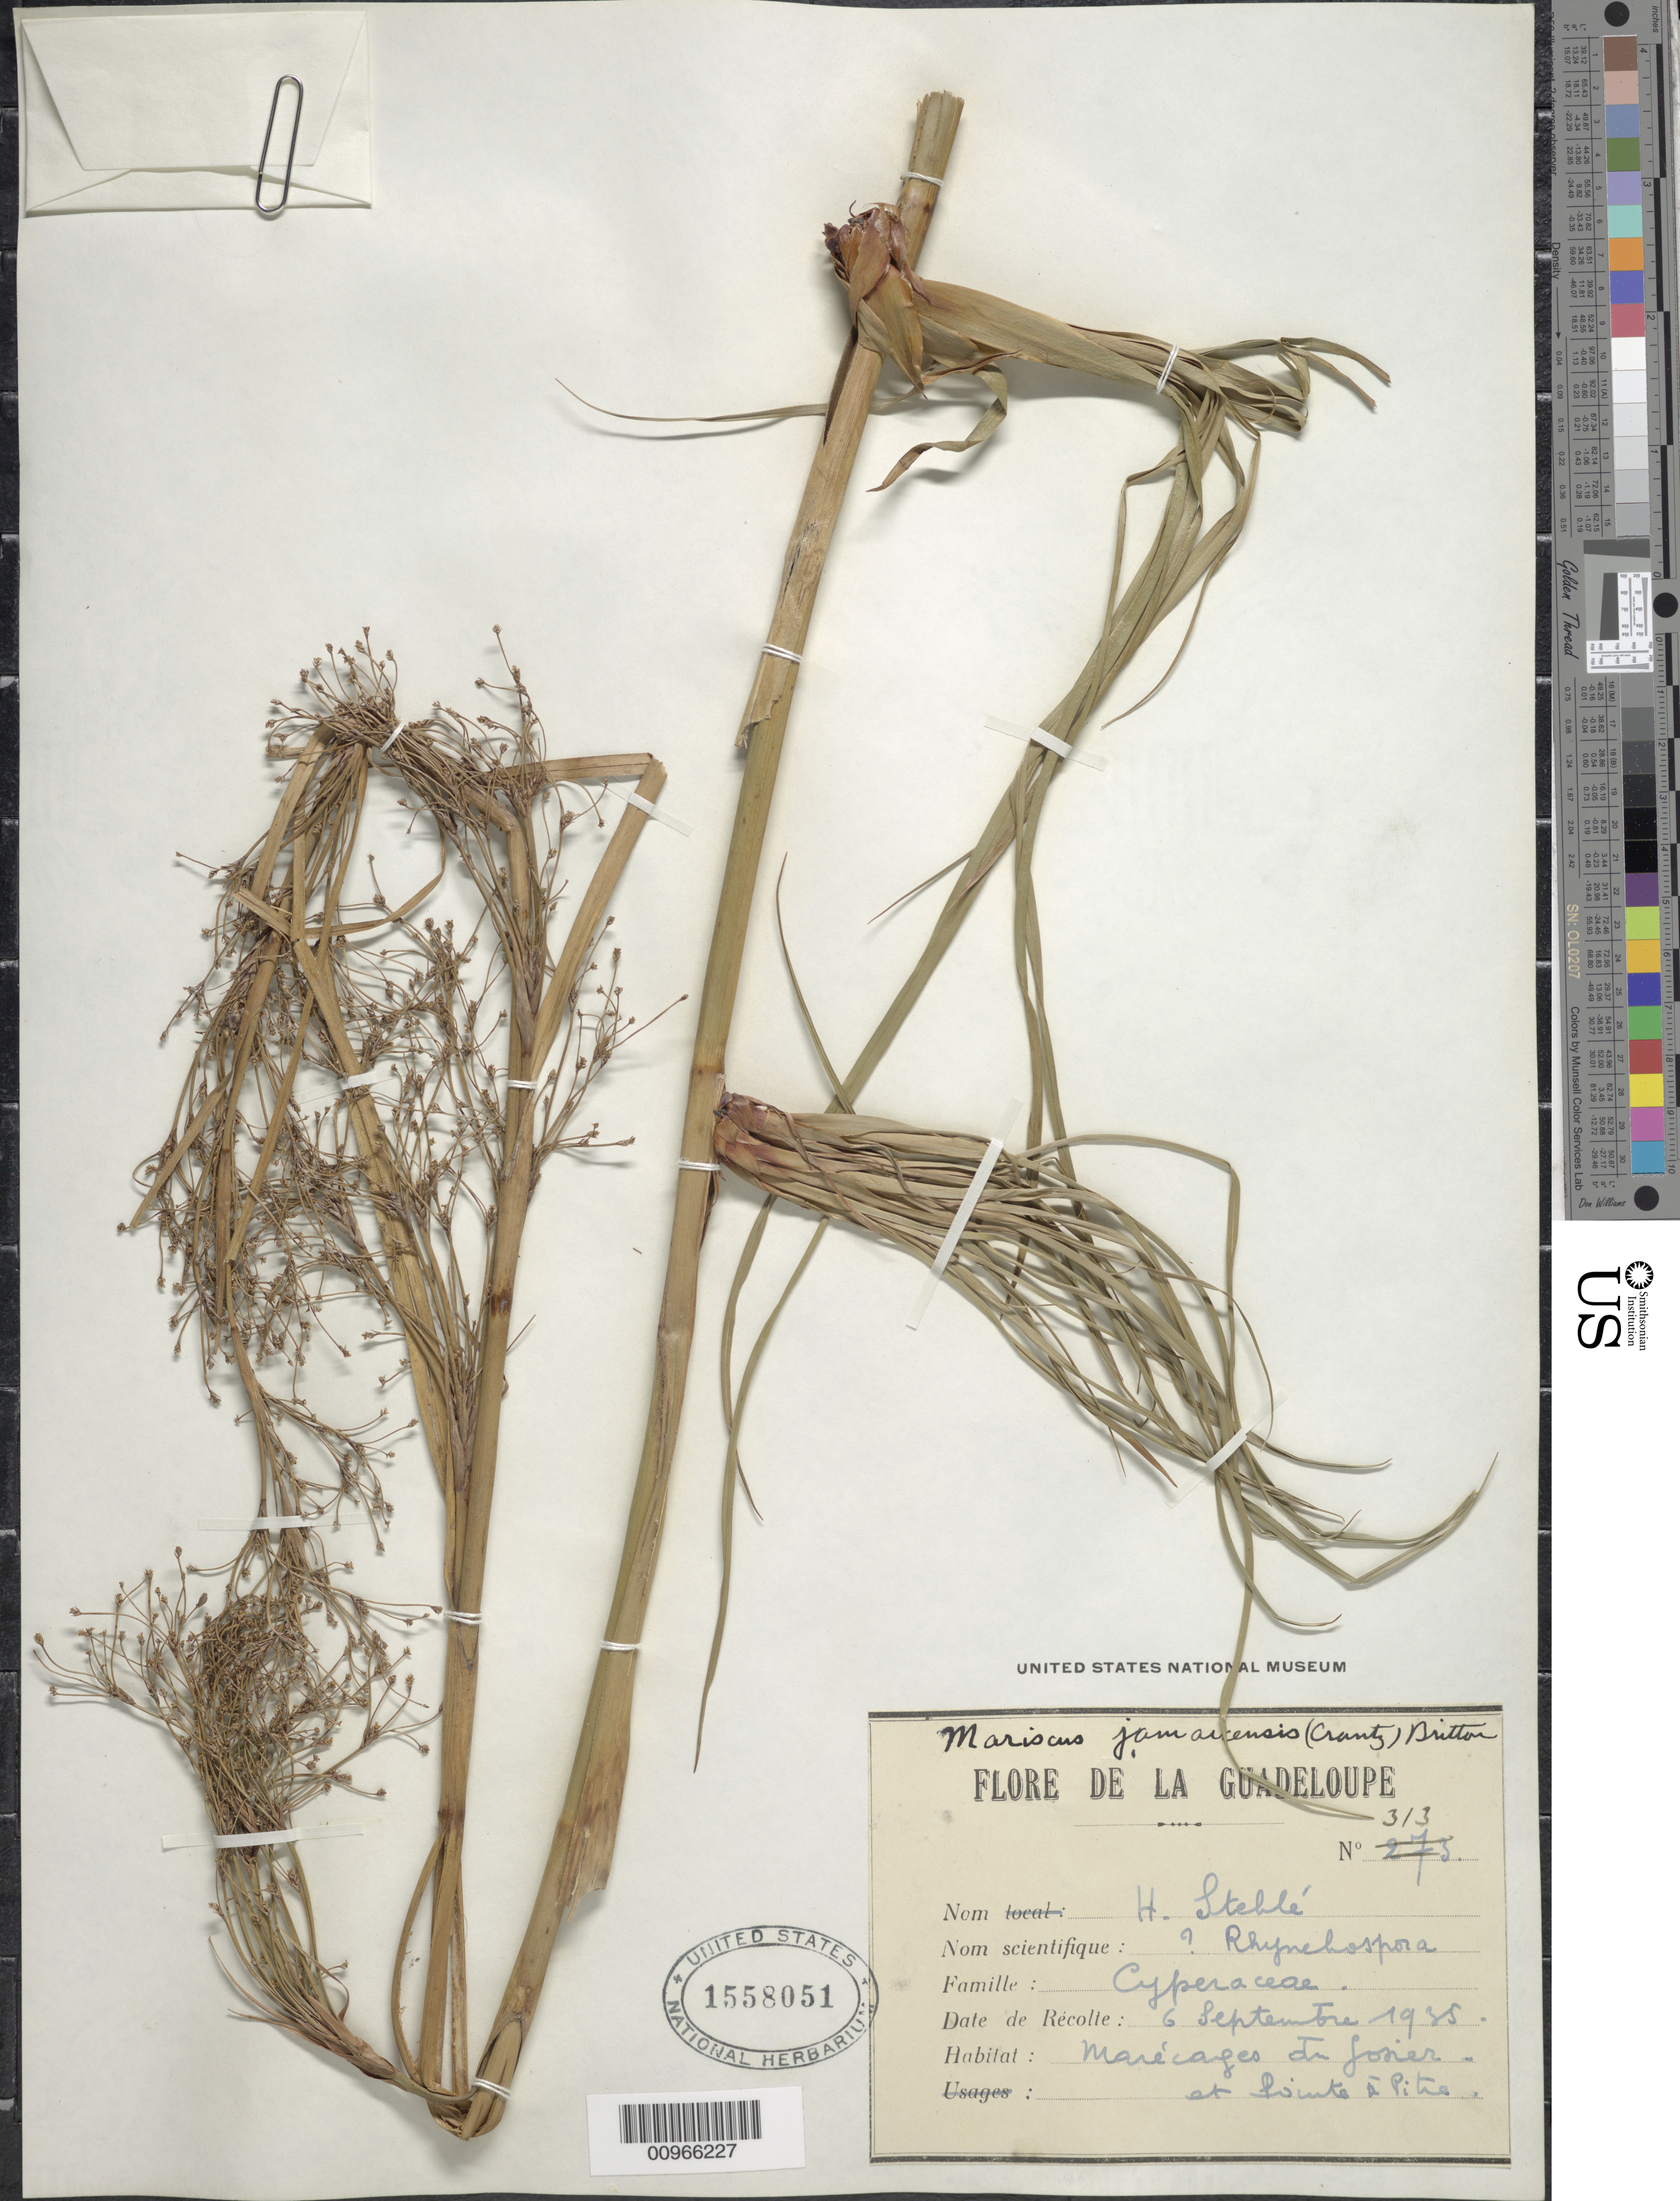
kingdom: Plantae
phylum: Tracheophyta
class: Liliopsida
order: Poales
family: Cyperaceae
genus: Cladium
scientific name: Cladium jamaicense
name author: Crantz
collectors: H. Stehlé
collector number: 313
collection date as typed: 06 Sep 1935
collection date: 1935-09-06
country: Guadeloupe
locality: Marécages du Gossier at Pointe à Pitre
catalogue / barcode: US 1558051